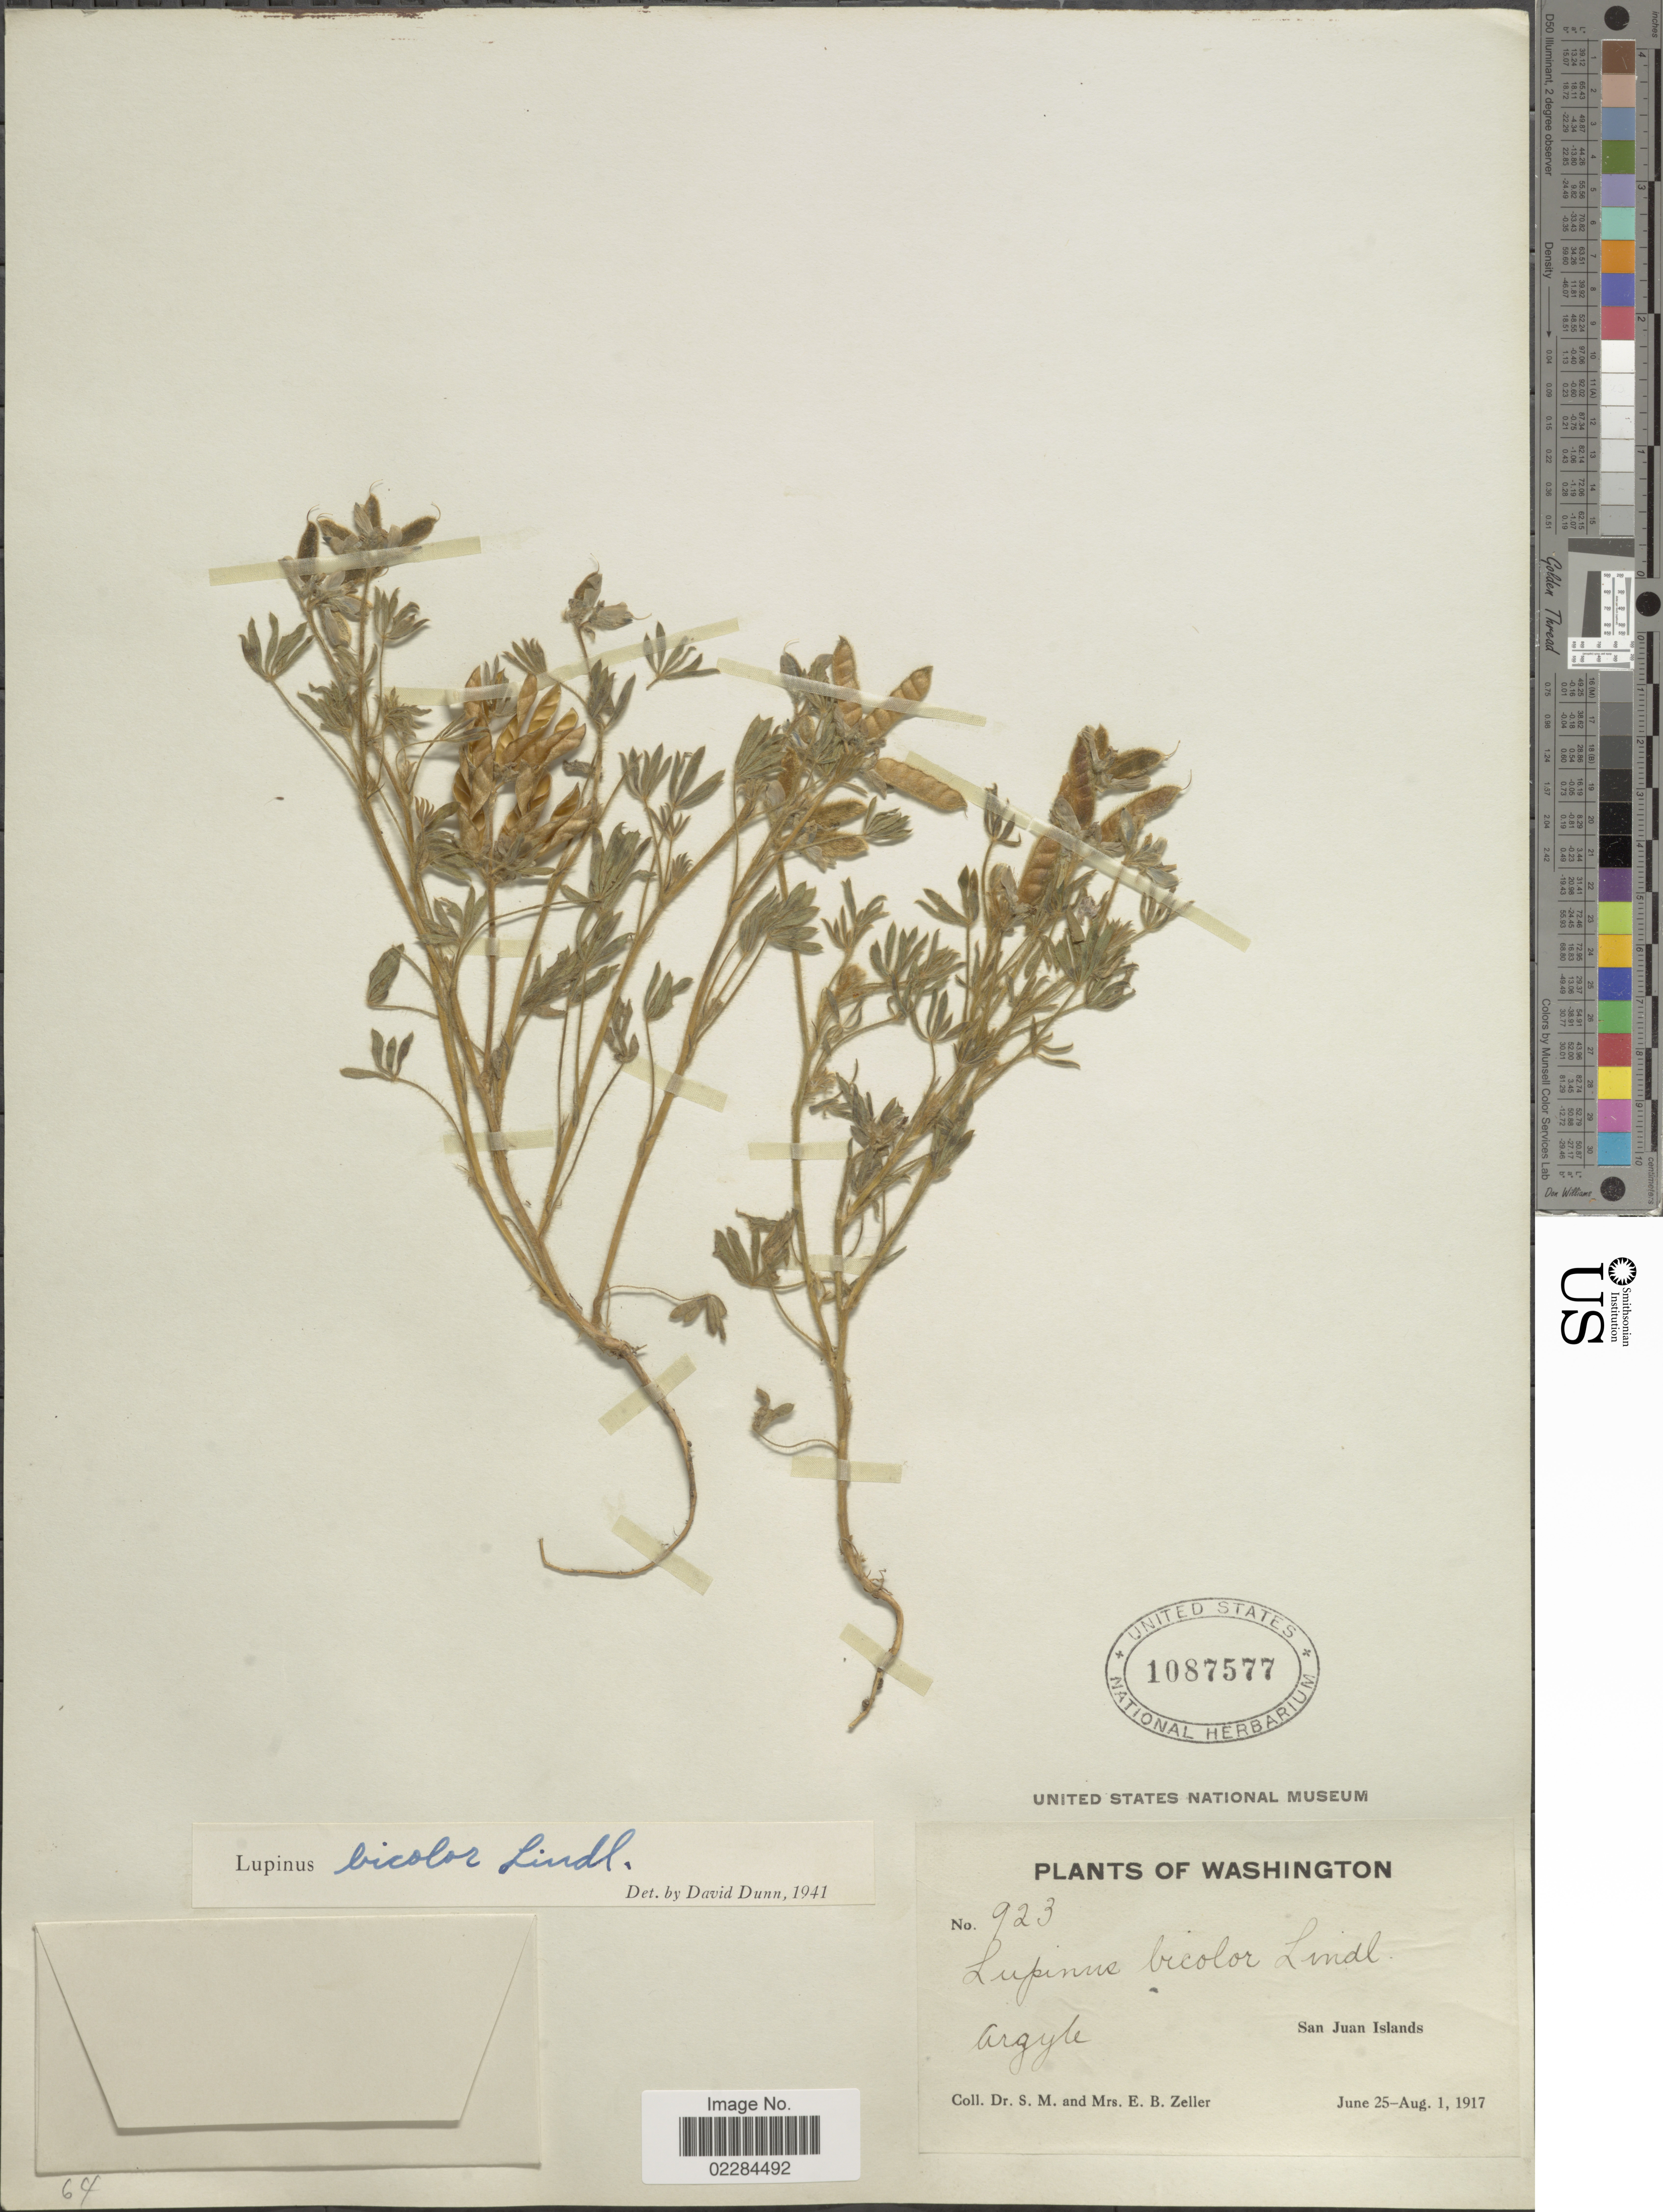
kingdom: Plantae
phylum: Tracheophyta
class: Magnoliopsida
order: Fabales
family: Fabaceae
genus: Lupinus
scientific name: Lupinus bicolor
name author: Lindl.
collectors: S. Zeller & E. Zeller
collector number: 923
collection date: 1917-06-25/1917-08-01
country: United States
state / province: Washington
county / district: San Juan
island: San Juan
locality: Argyle, San Juan Islands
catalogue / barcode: US 1087577